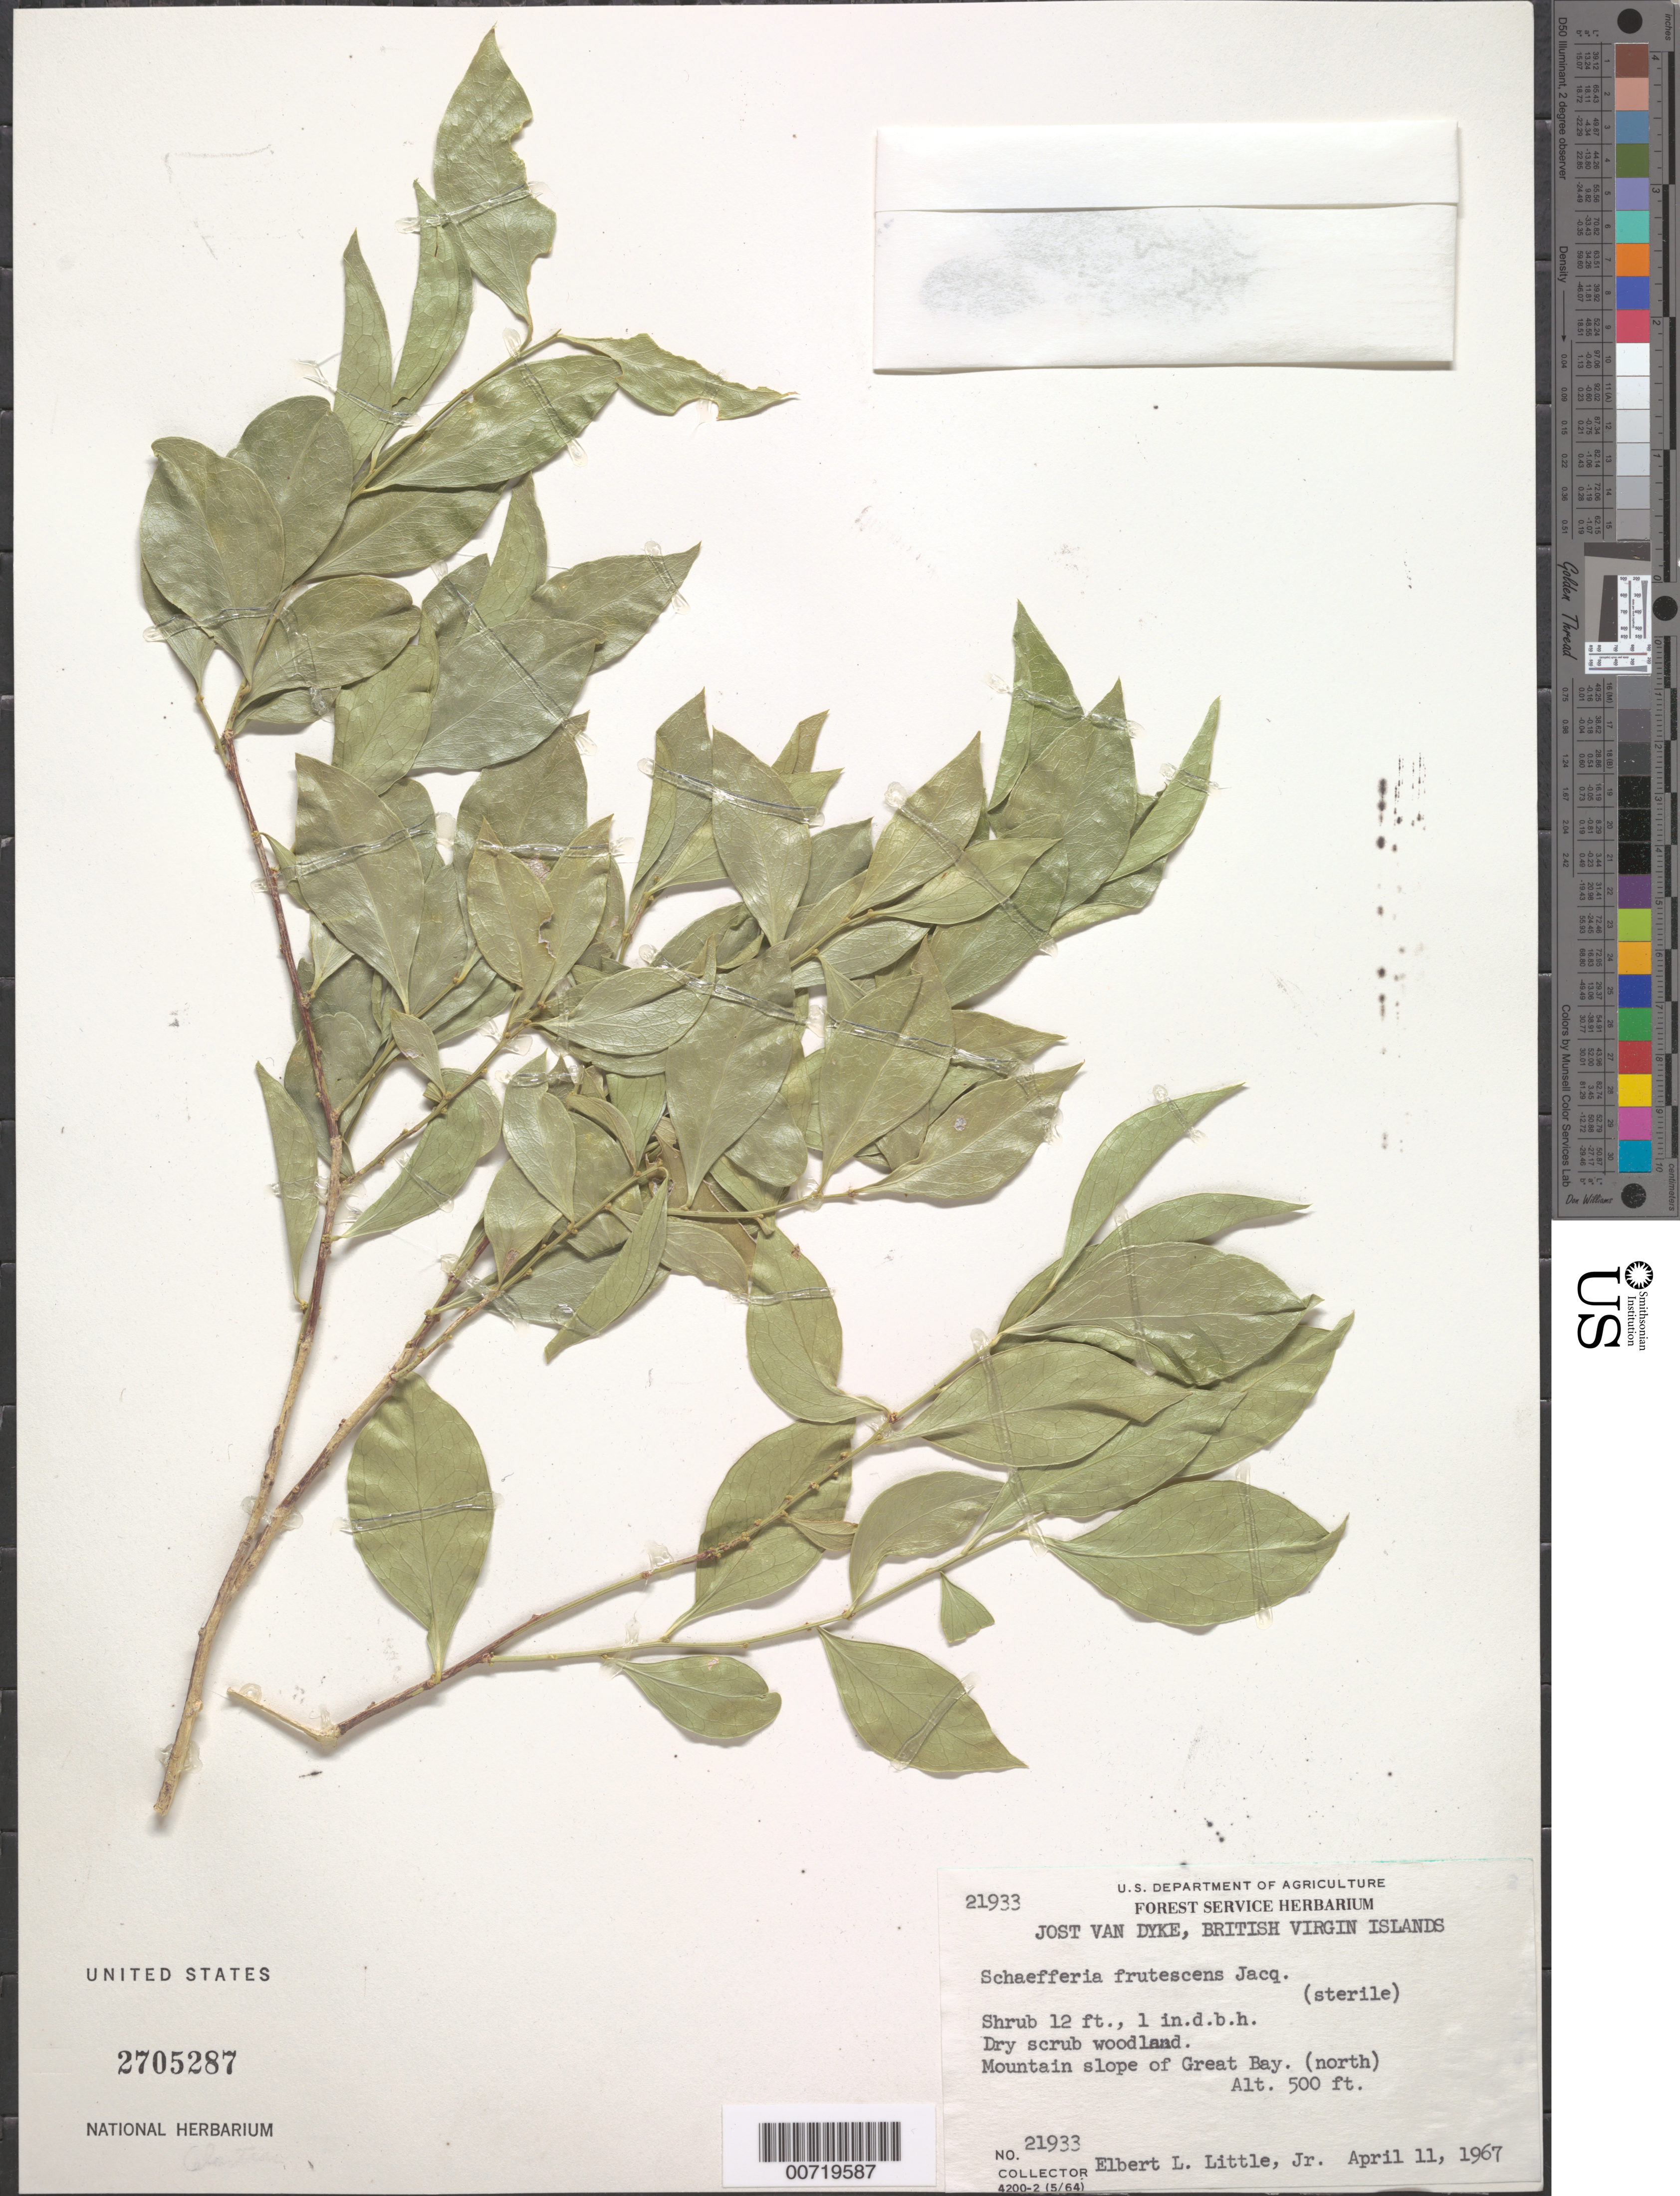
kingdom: Plantae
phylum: Tracheophyta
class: Magnoliopsida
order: Celastrales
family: Celastraceae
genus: Schaefferia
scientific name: Schaefferia frutescens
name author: Jacq.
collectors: E. L. Little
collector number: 21933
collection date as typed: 11 Apr 1967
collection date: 1967-04-11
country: British Virgin Islands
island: Jost Van Dyke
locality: Great Bay, mountain slope of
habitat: Dry scrub woodland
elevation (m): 152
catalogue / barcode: US 2705287